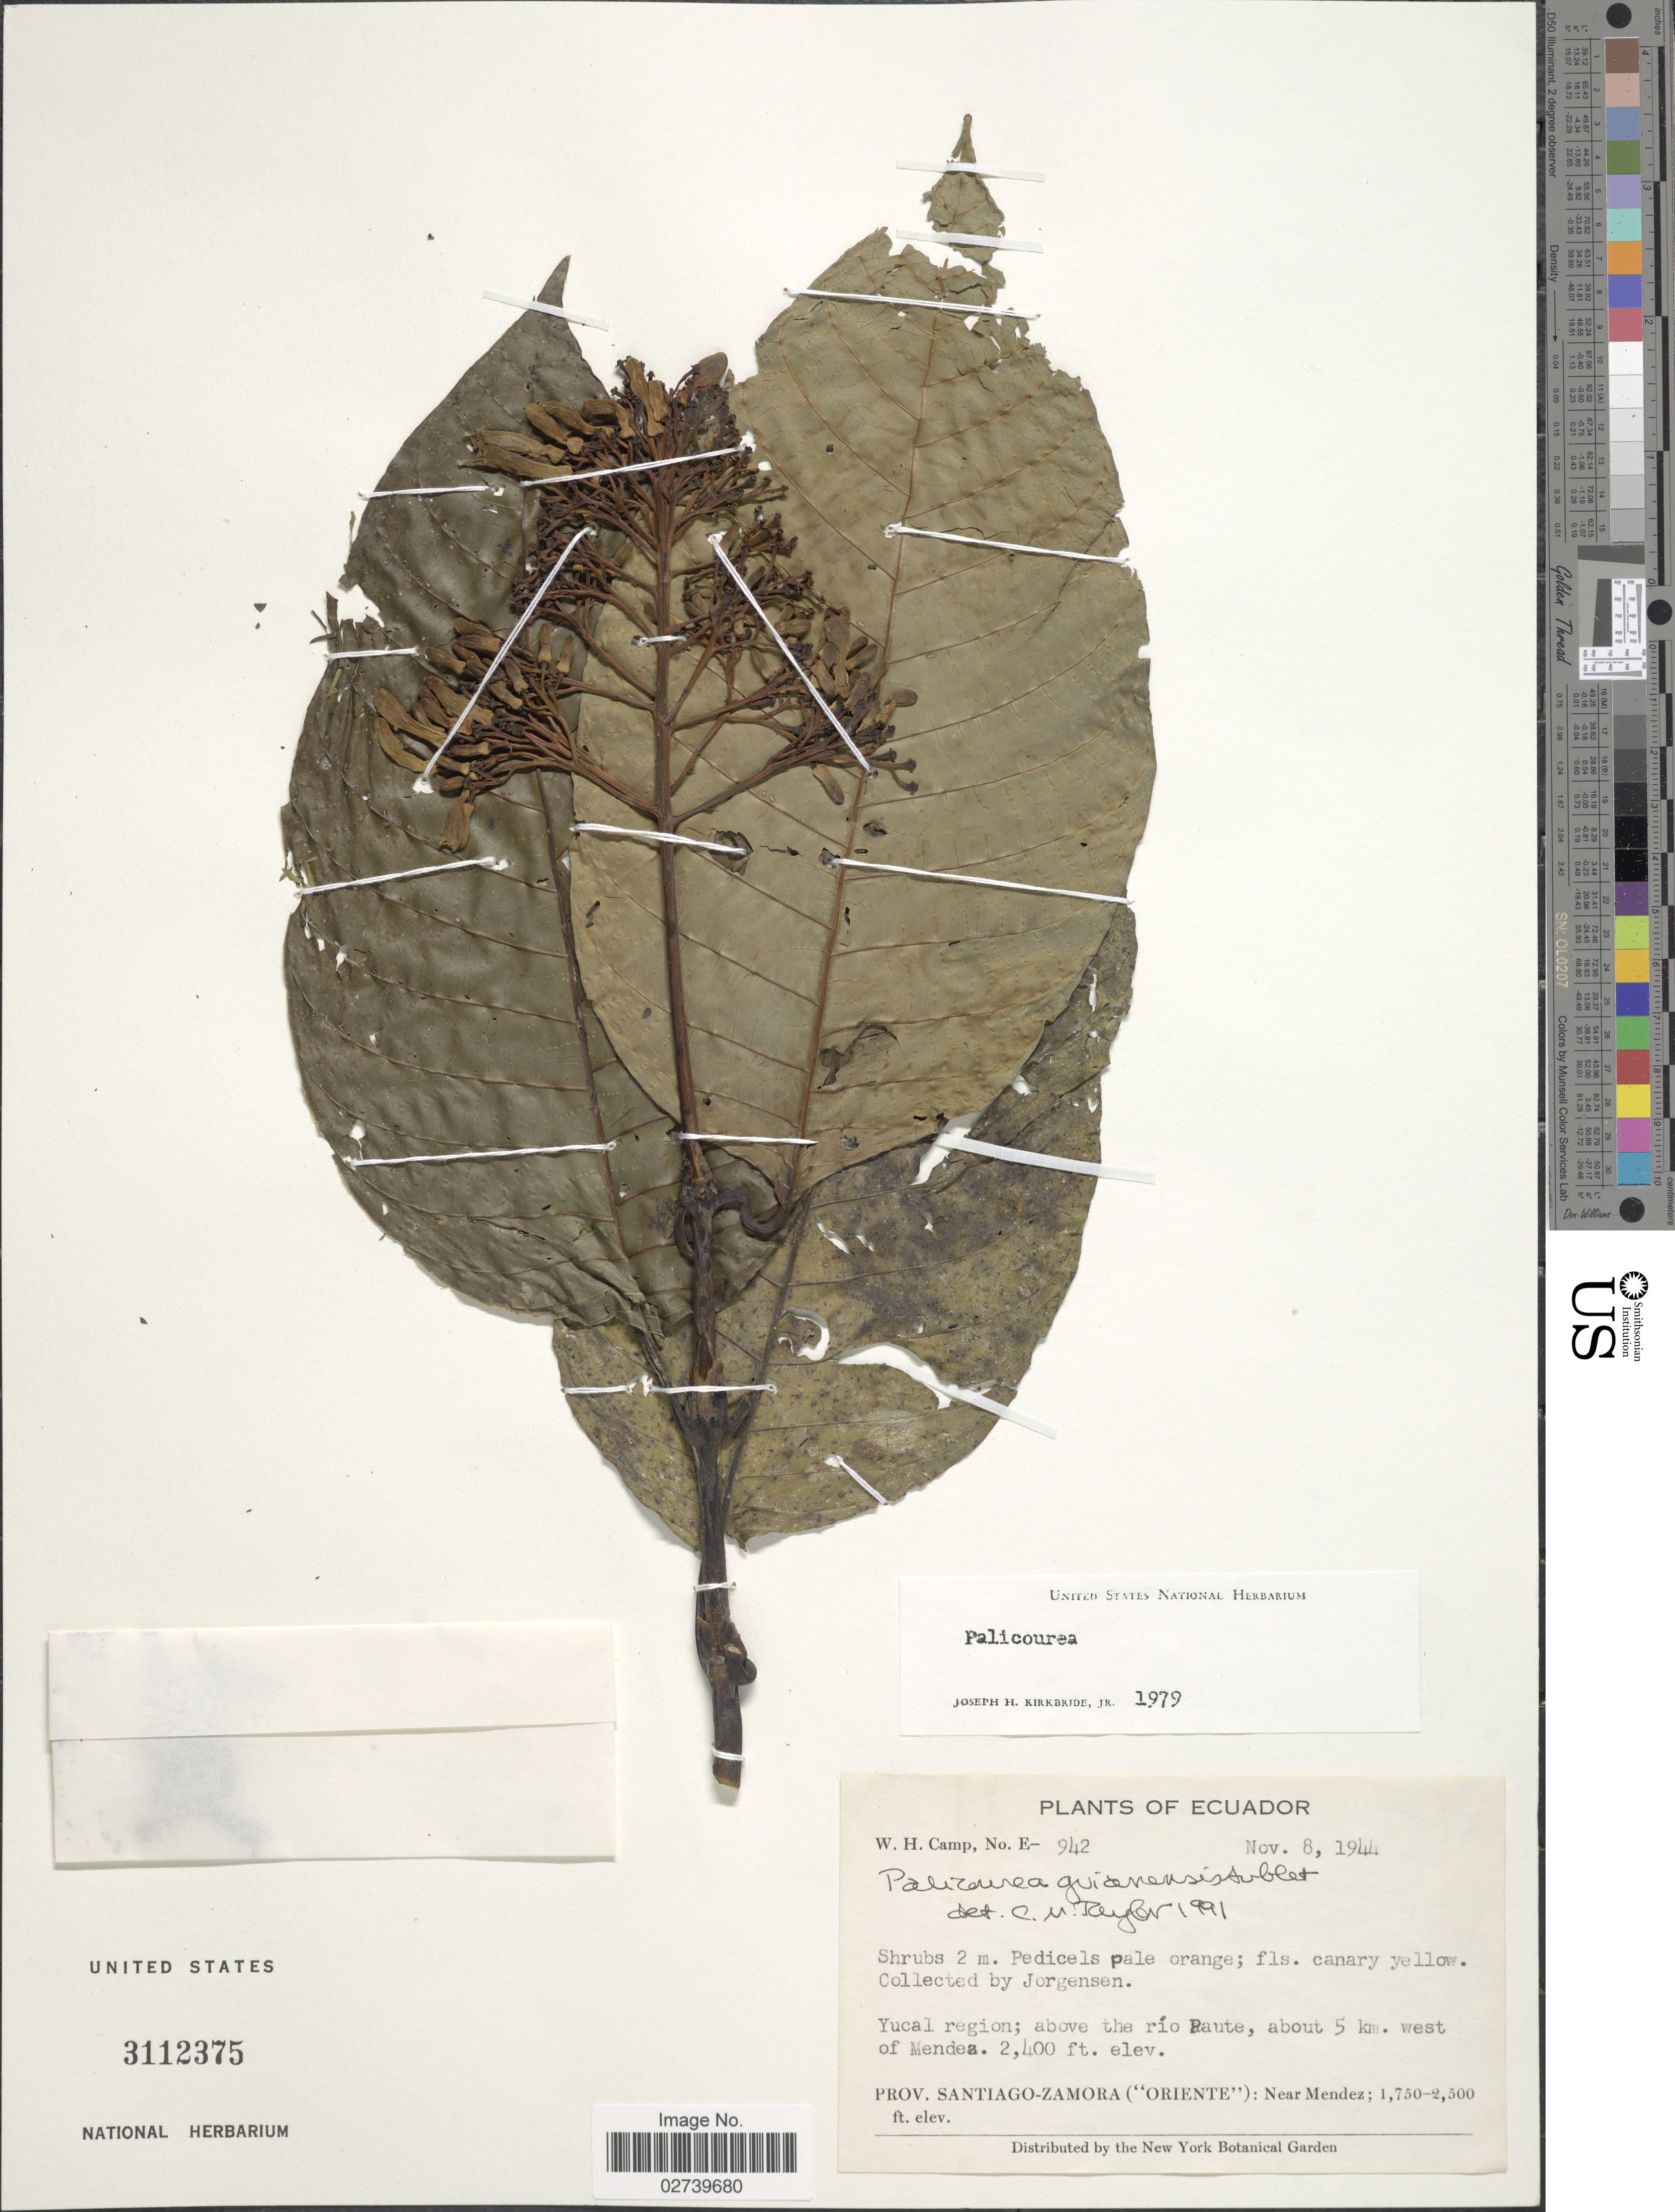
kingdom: Plantae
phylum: Tracheophyta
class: Magnoliopsida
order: Gentianales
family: Rubiaceae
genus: Palicourea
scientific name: Palicourea guianensis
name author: Aubl.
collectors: Jorgensen, --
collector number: E-942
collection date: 1944-11-08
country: Ecuador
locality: Prov. Santiago-Zamora ("Oriente"): Near Mendez. Yucal region; above the río Paute, about 5 km. west of Mendez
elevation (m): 732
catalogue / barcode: US 3112375